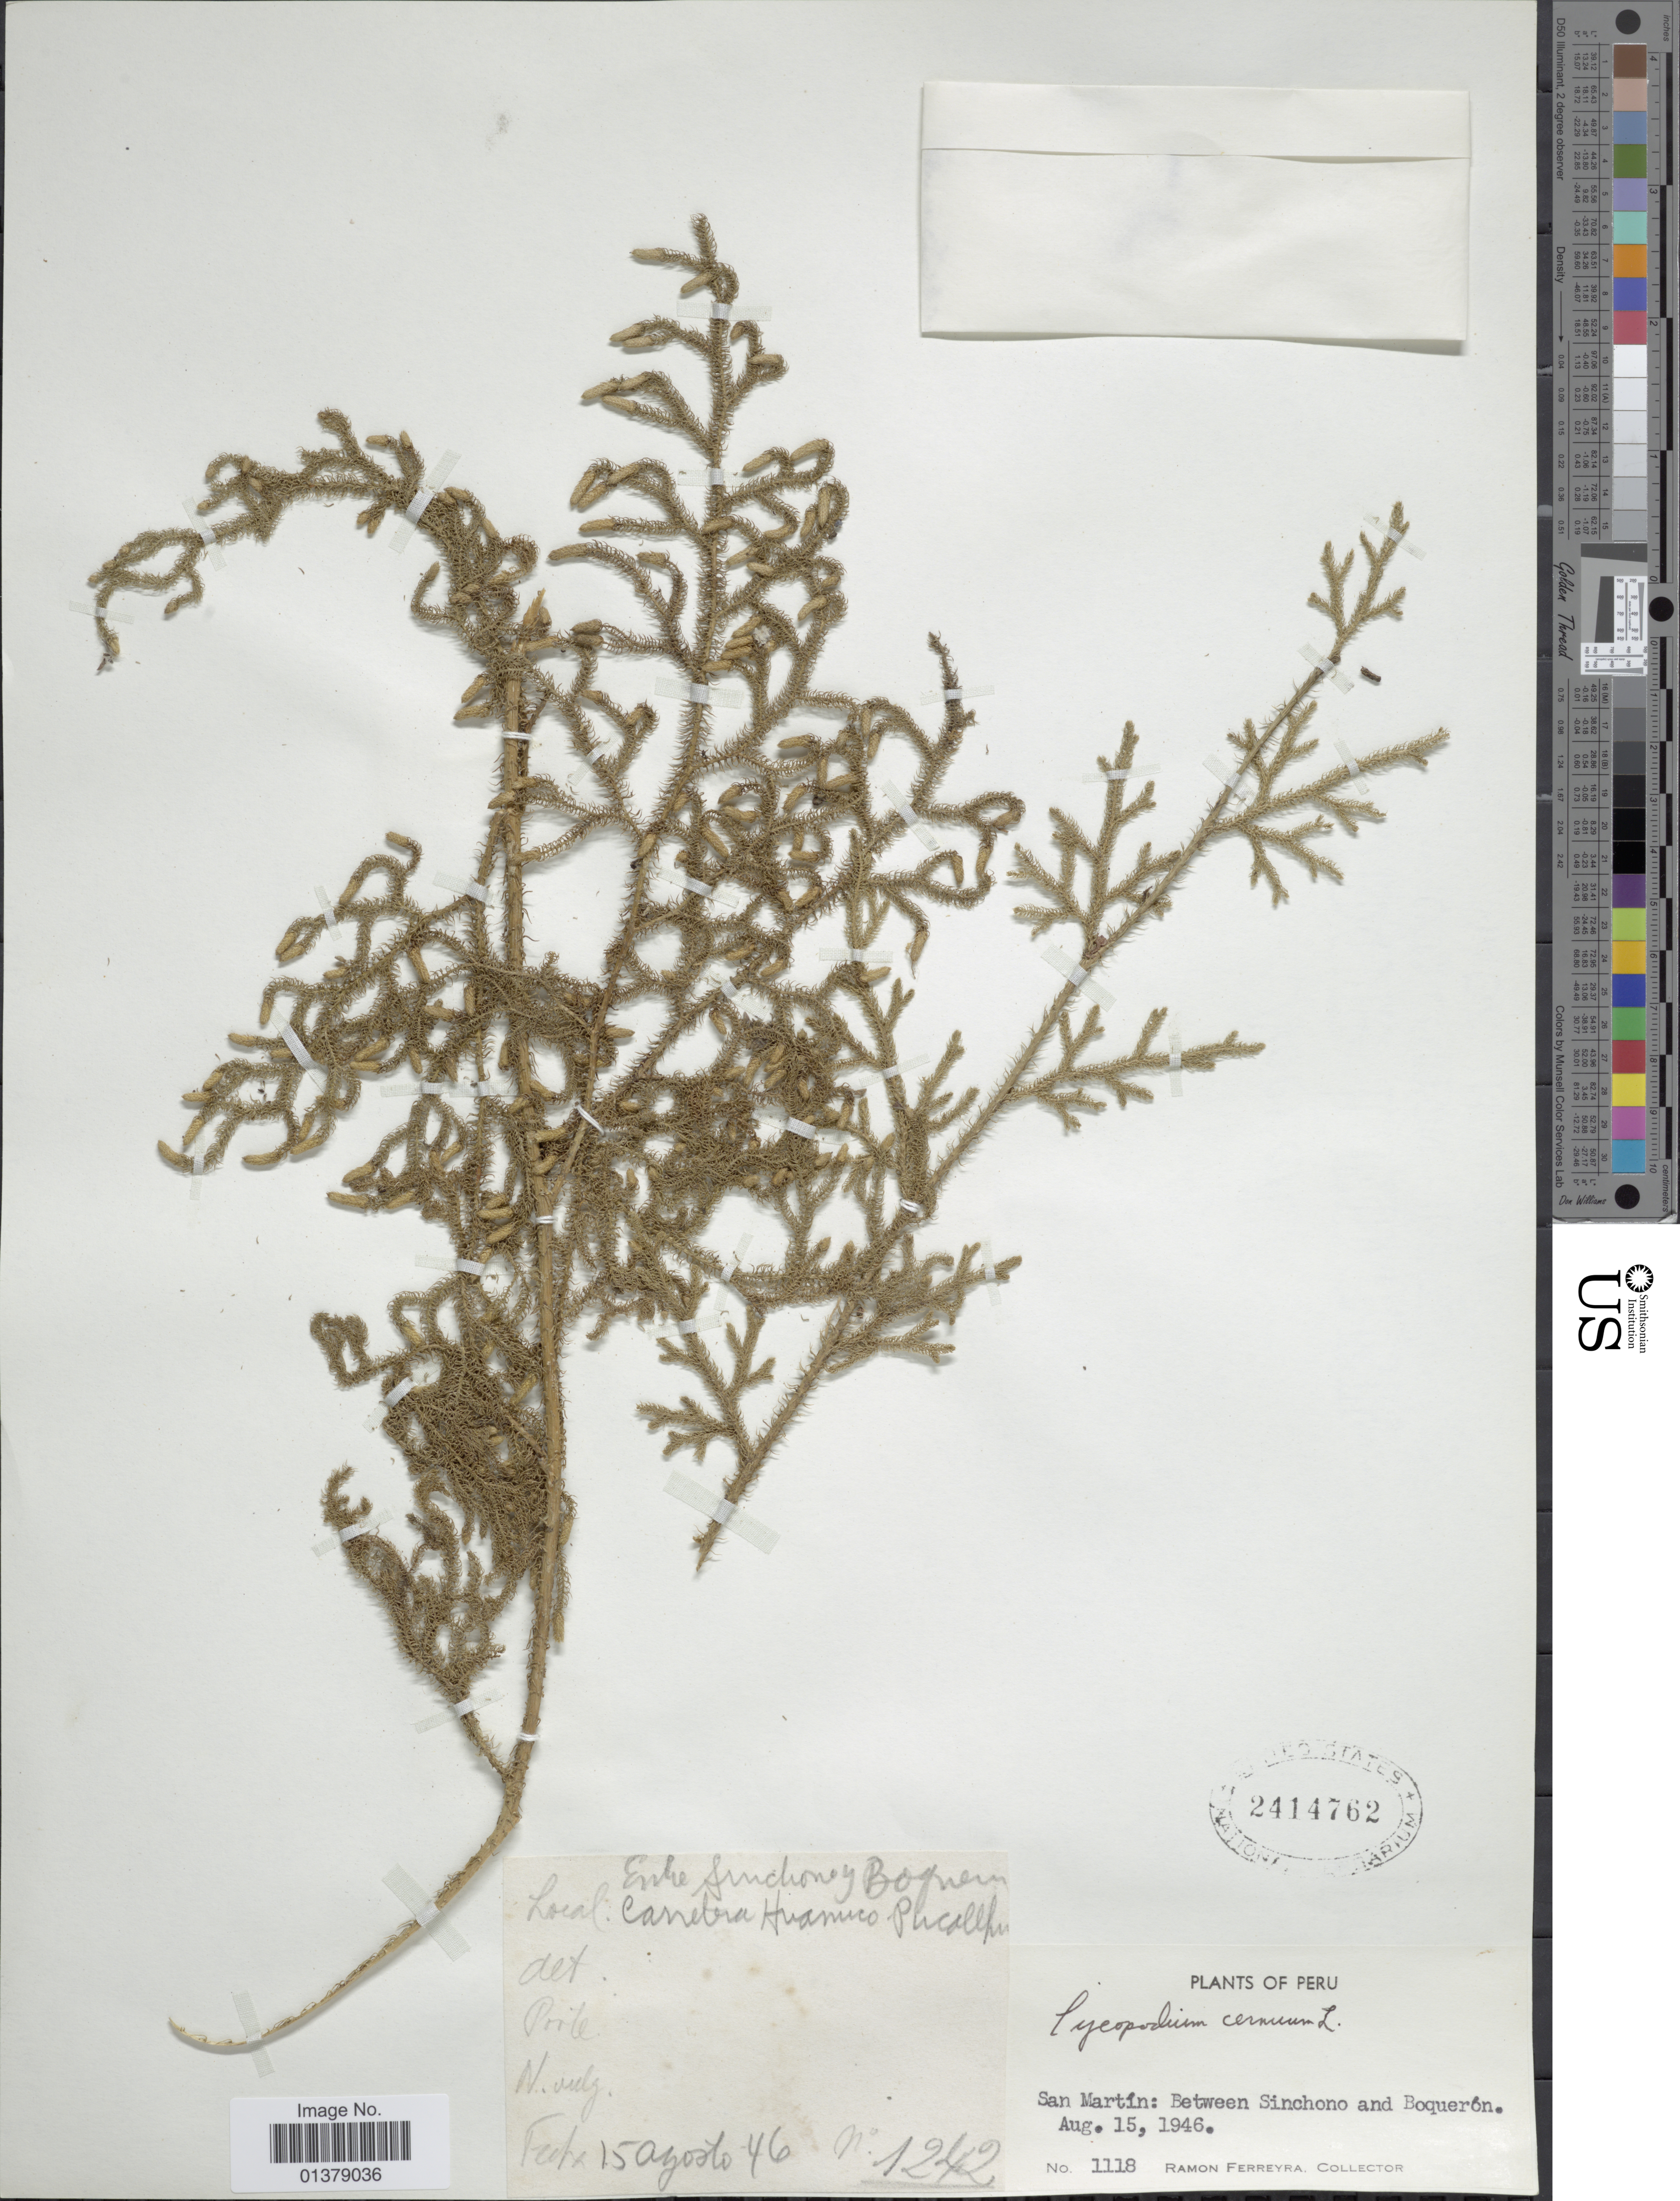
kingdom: Plantae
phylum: Tracheophyta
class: Lycopodiopsida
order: Lycopodiales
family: Lycopodiaceae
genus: Palhinhaea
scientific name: Palhinhaea cernua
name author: (L.) Vasc. & Franco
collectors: R. A. Ferreyra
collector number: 1118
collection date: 1946-08-15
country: Peru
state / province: San Martín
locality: Between Sichono and Boquerón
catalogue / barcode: US 2414762